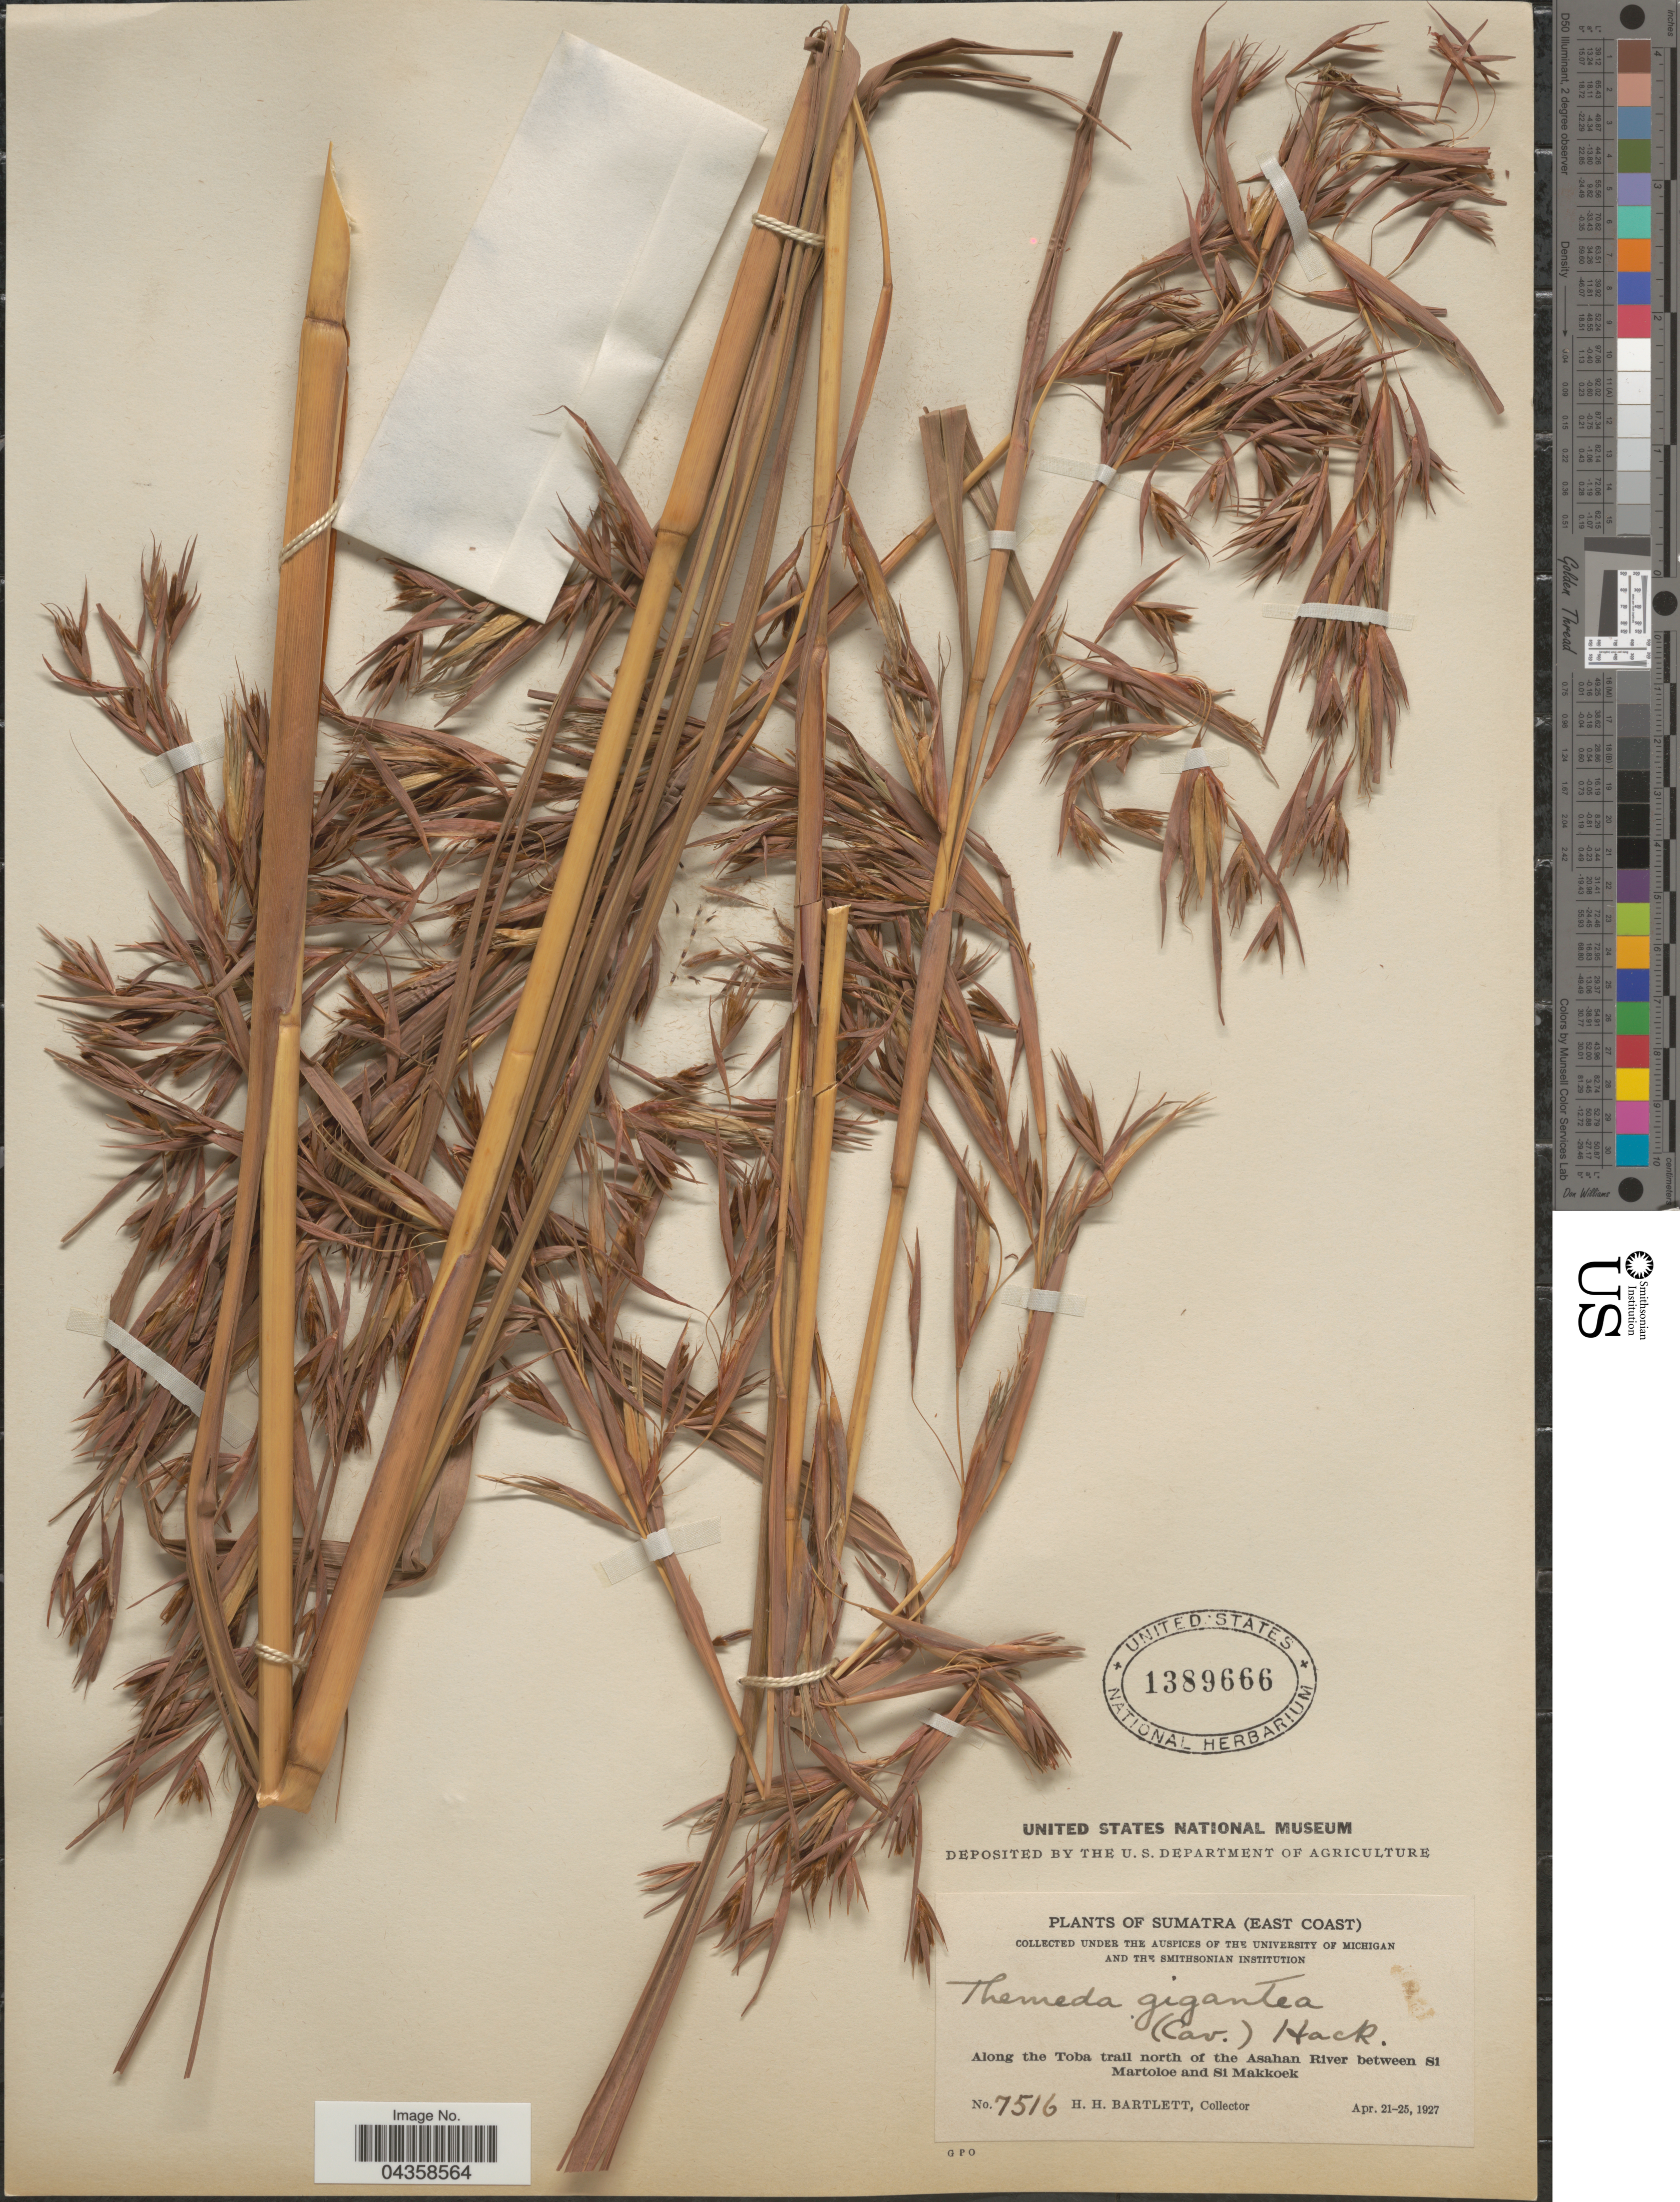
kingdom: Plantae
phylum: Tracheophyta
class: Liliopsida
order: Poales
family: Poaceae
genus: Themeda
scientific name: Themeda villosa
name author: (Lam.) A. Camus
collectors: H. H. Bartlett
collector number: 7516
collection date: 1927-04-21/1927-04-25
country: Indonesia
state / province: Sumatra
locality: (East Coast). Along the Toba trail north of the Asahan River between Si Martoloe and Si Makkoek.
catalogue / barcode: US 1389666